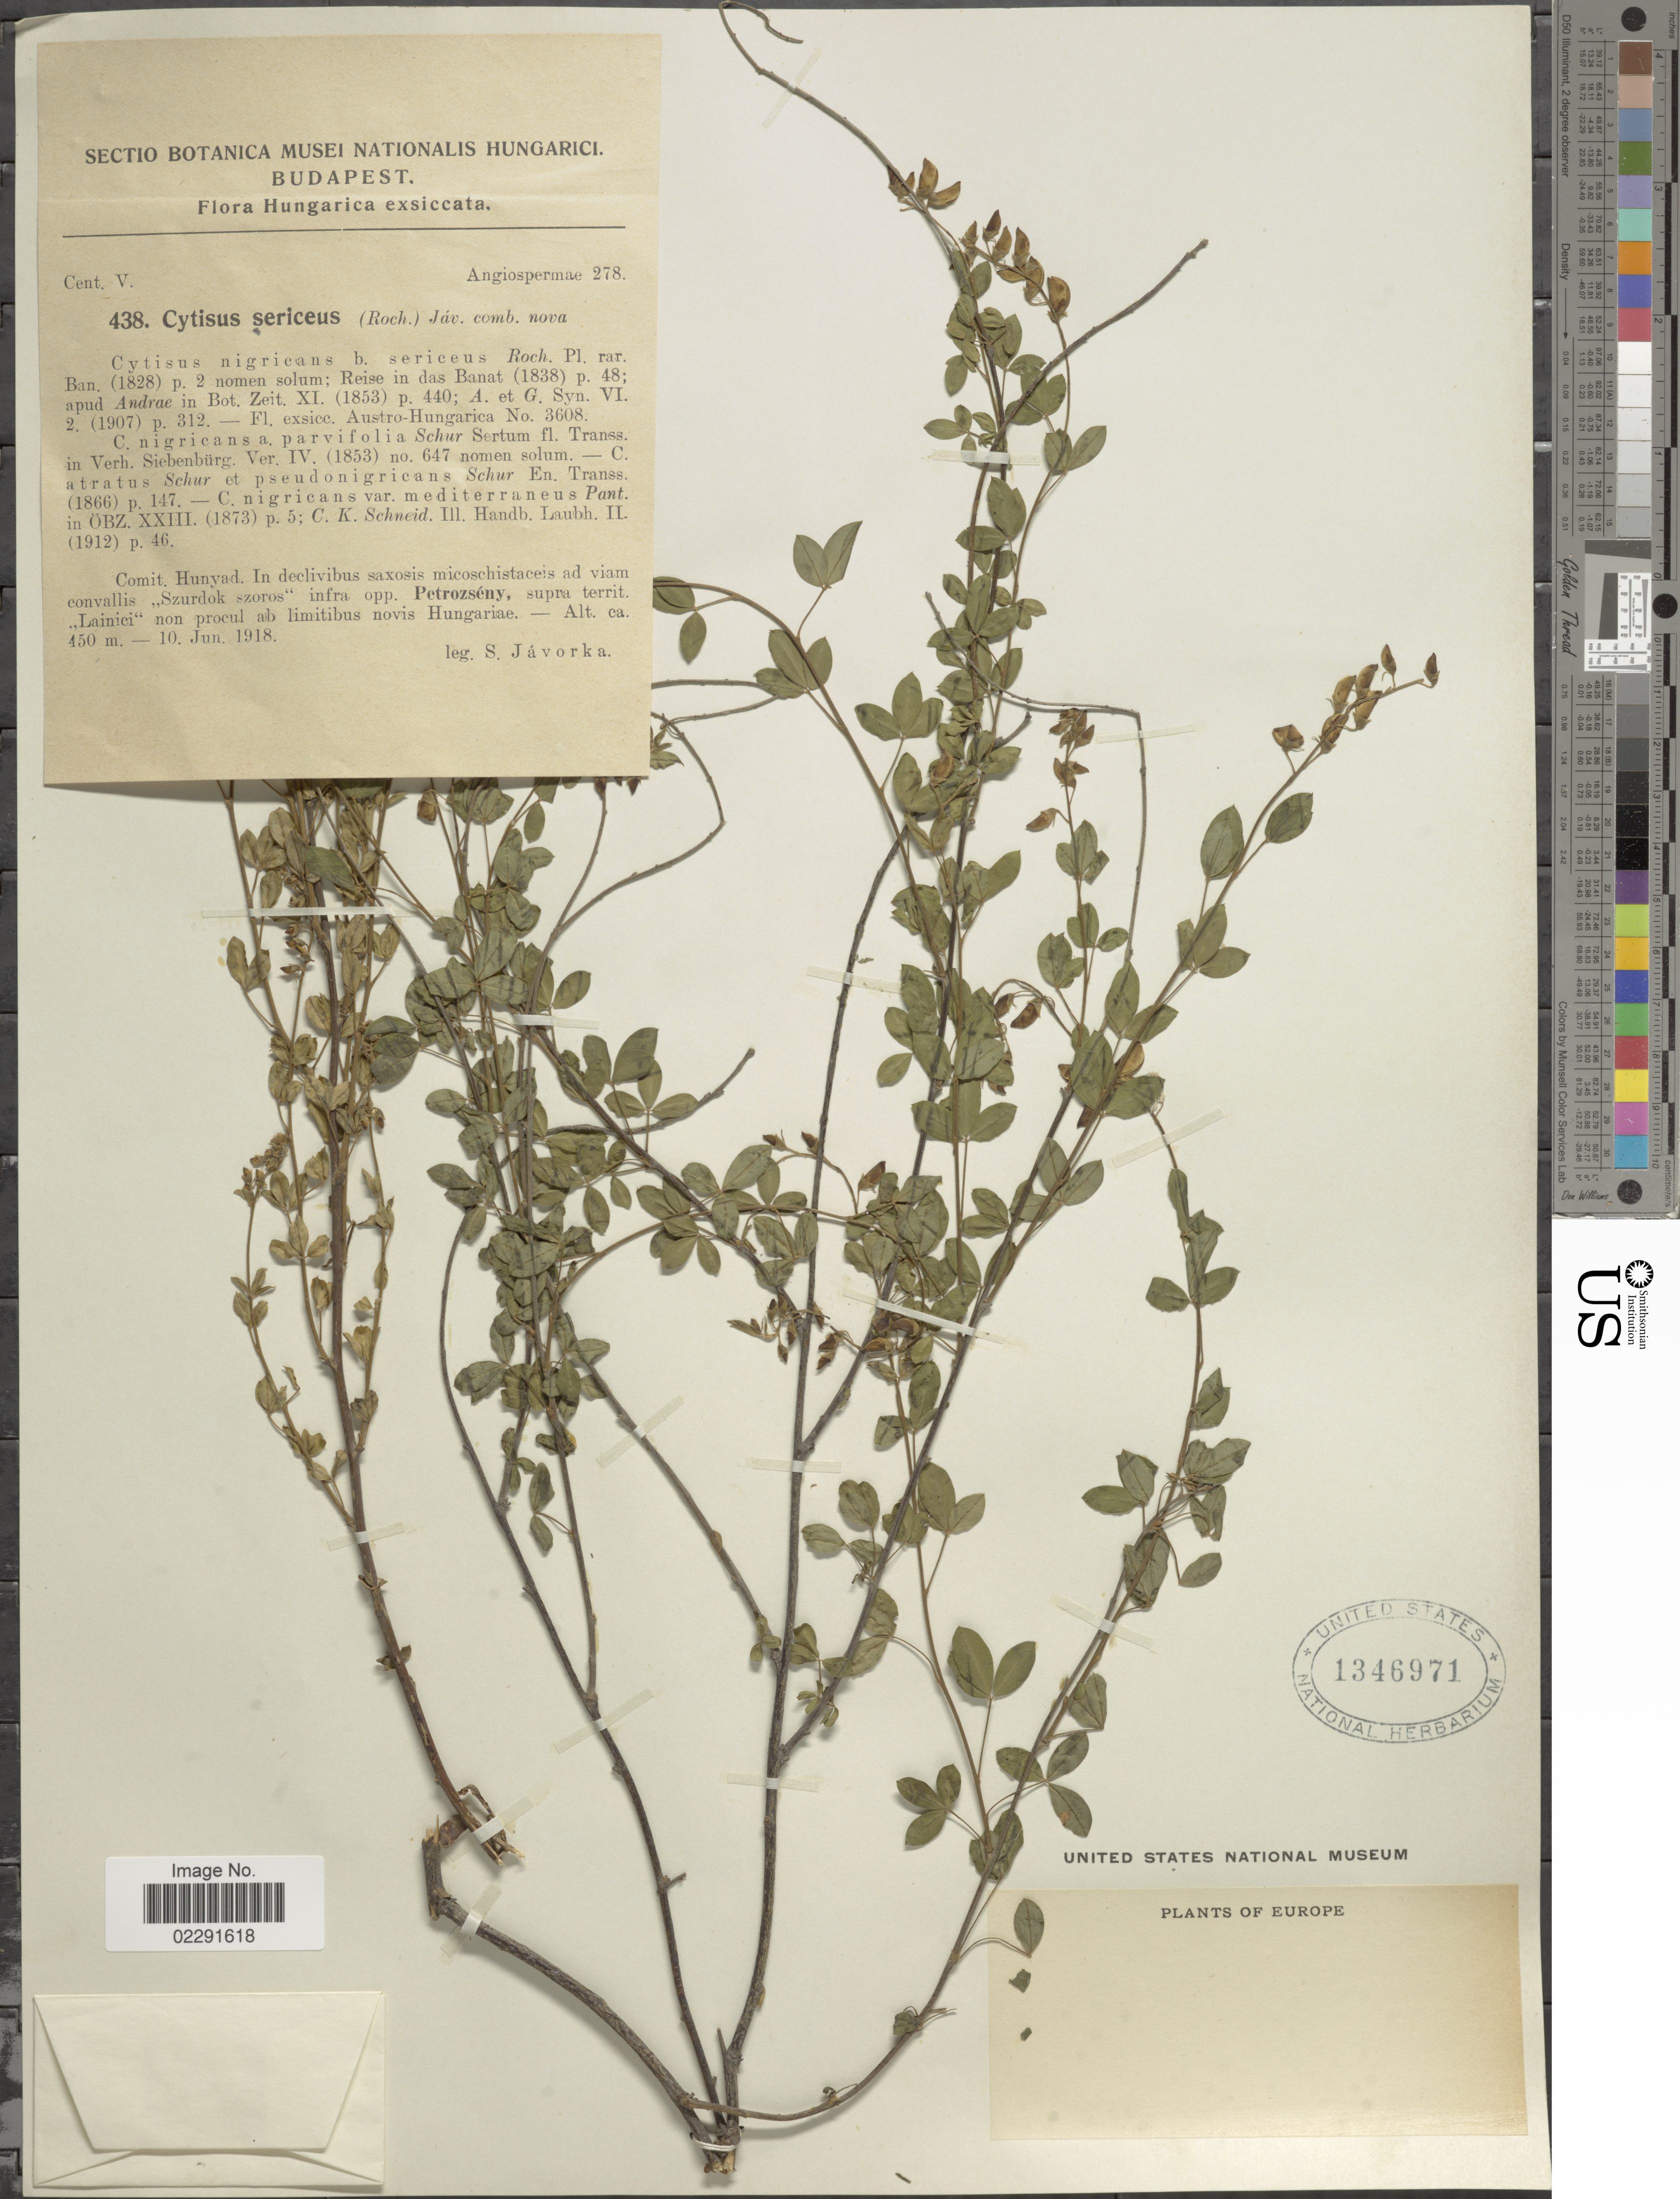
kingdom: Plantae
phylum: Tracheophyta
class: Magnoliopsida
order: Fabales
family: Fabaceae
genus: Cytisus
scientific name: Cytisus nigricans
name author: L.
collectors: S. Javorka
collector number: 438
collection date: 1918-06-10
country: Hungary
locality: Comit. Hunyad, in declivibus saxosis micoschistaceis ad viam convallis "Szurdok szoros" infra opp. Petrozseny, supra territ. "Lainici"non procul ab limitibus novis Hungariae.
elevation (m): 450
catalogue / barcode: US 1346971